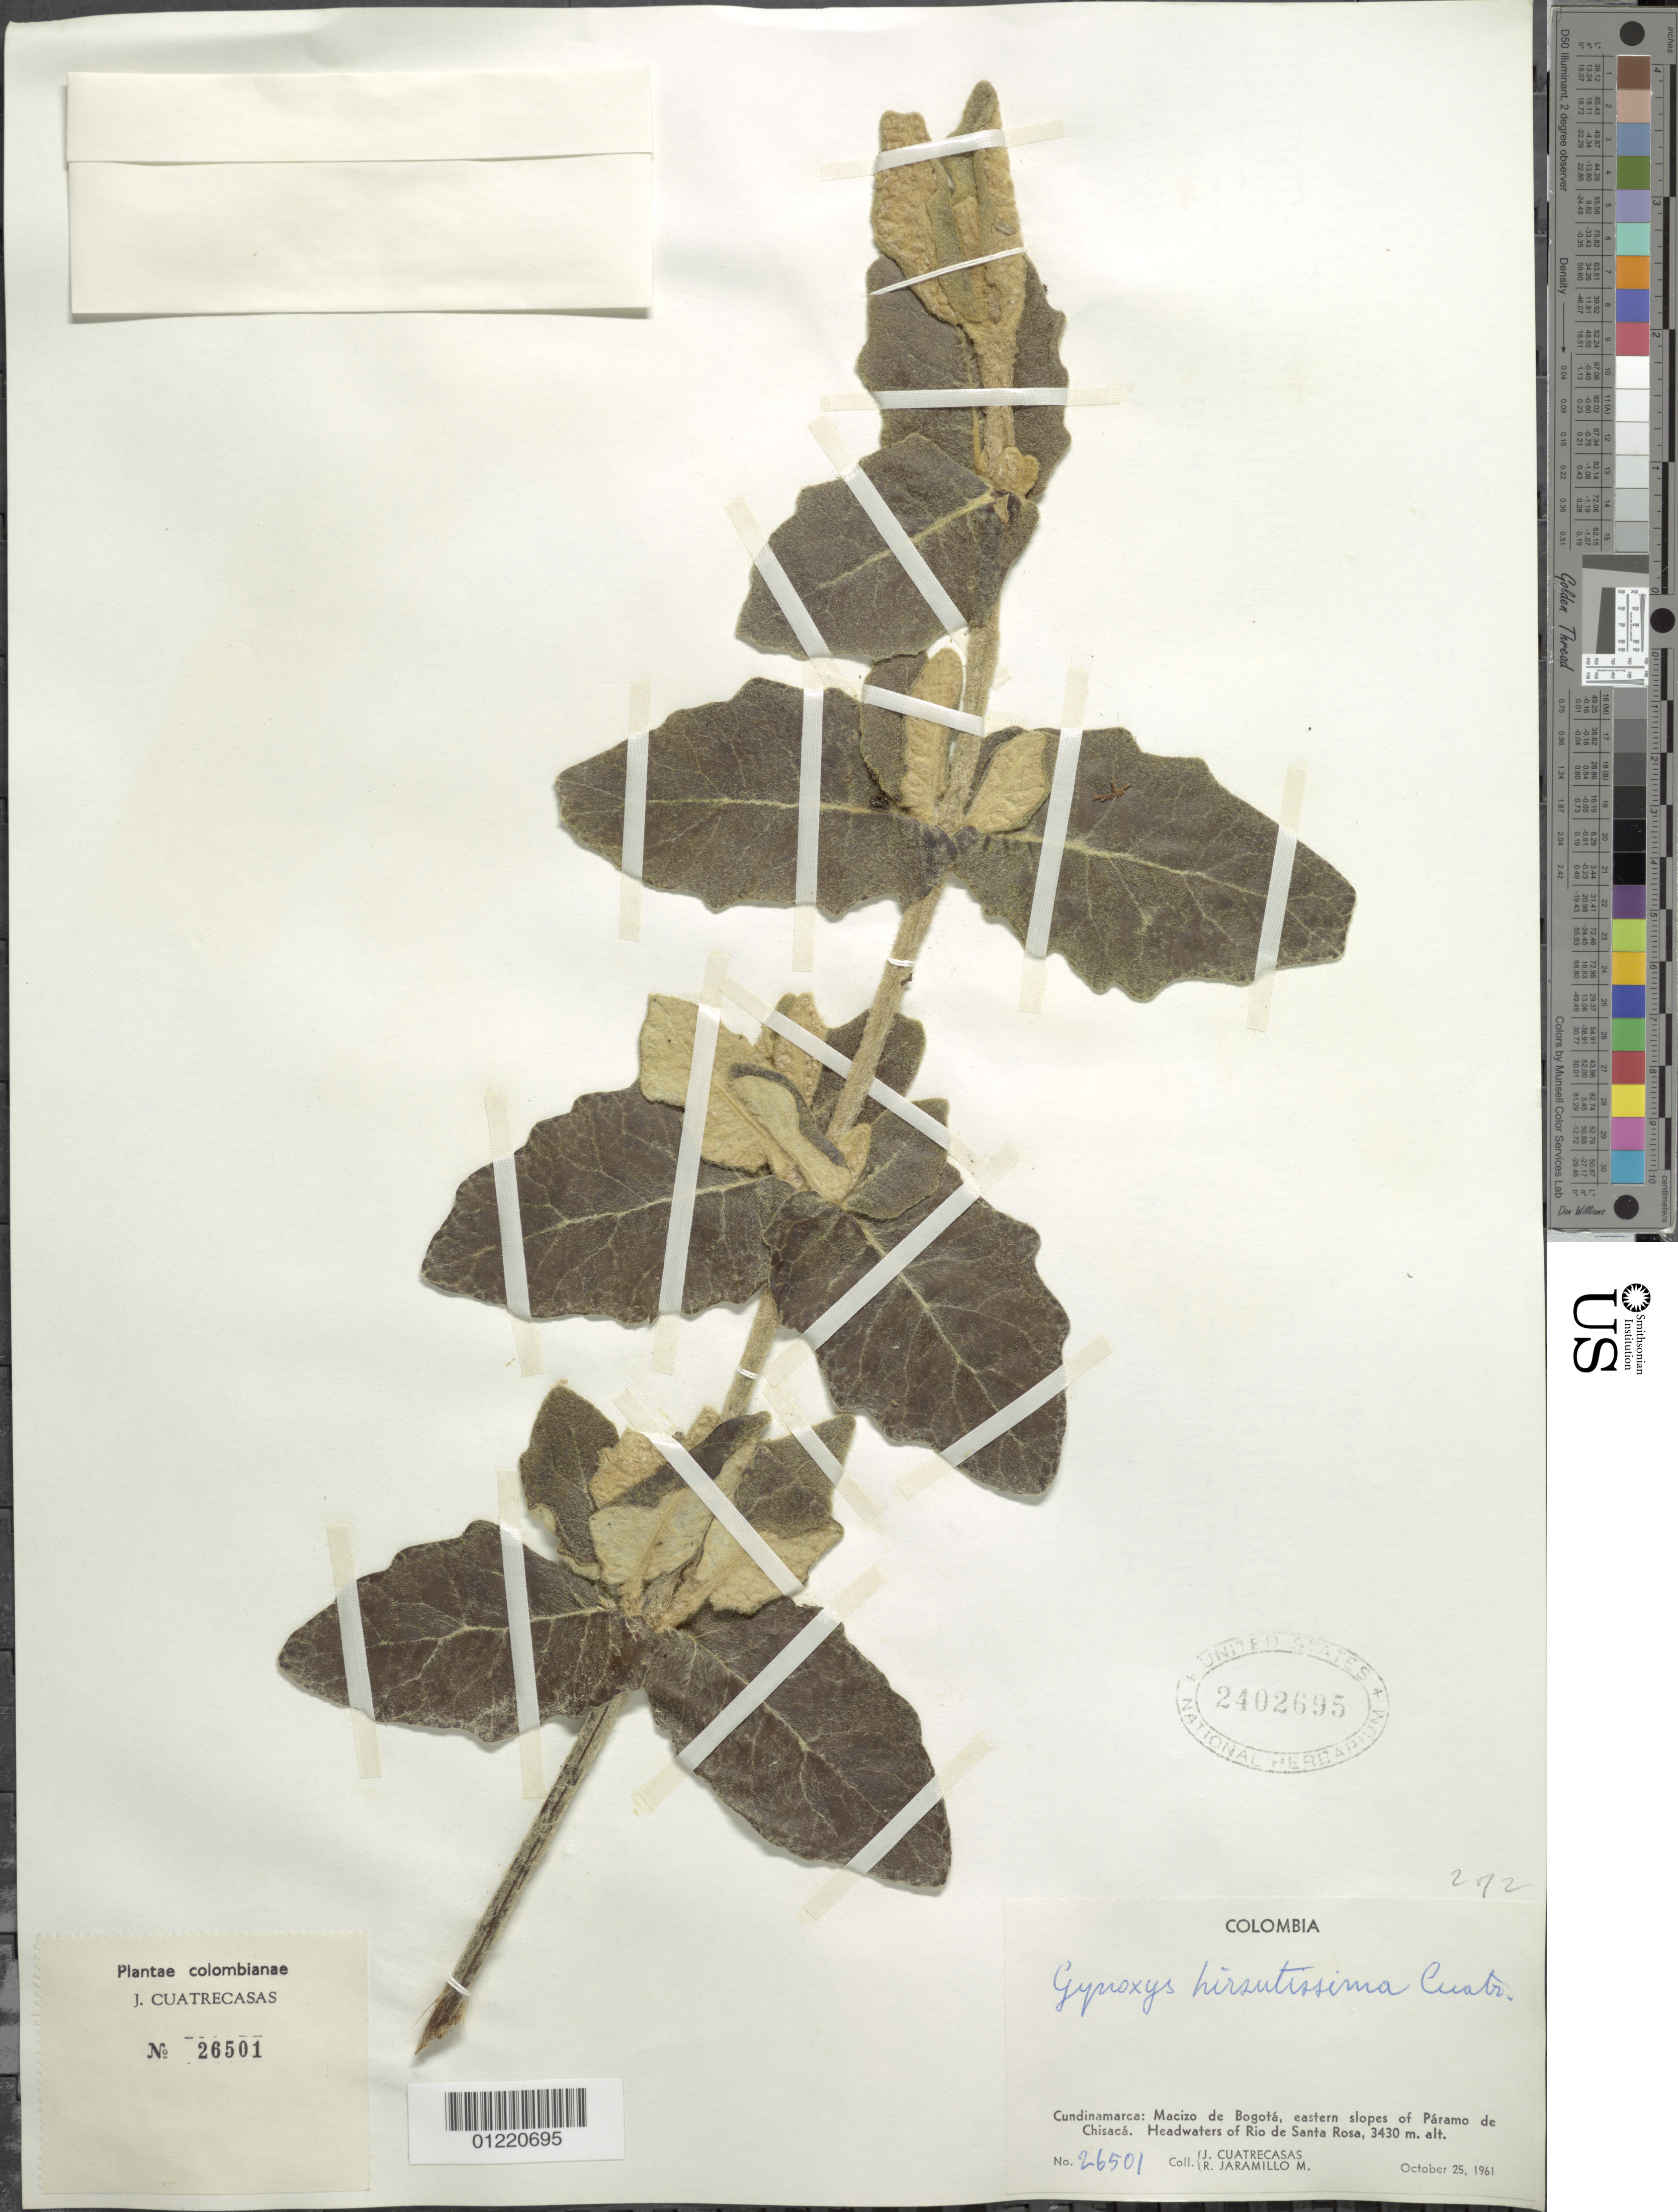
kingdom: Plantae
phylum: Tracheophyta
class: Magnoliopsida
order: Asterales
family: Asteraceae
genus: Gynoxys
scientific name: Gynoxys hirsutissima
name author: Cuatrec.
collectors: J. Cuatrecasas & R. Jaramillo M.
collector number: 26501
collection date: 1961-10-25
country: Colombia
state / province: Cundinamarca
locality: Macizo de Bogotá (Bogota Massif), eastern slopes of Paramo de Chisaca. Headwaters of Rio de Santa Rosa.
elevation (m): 3430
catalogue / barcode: US 2402695